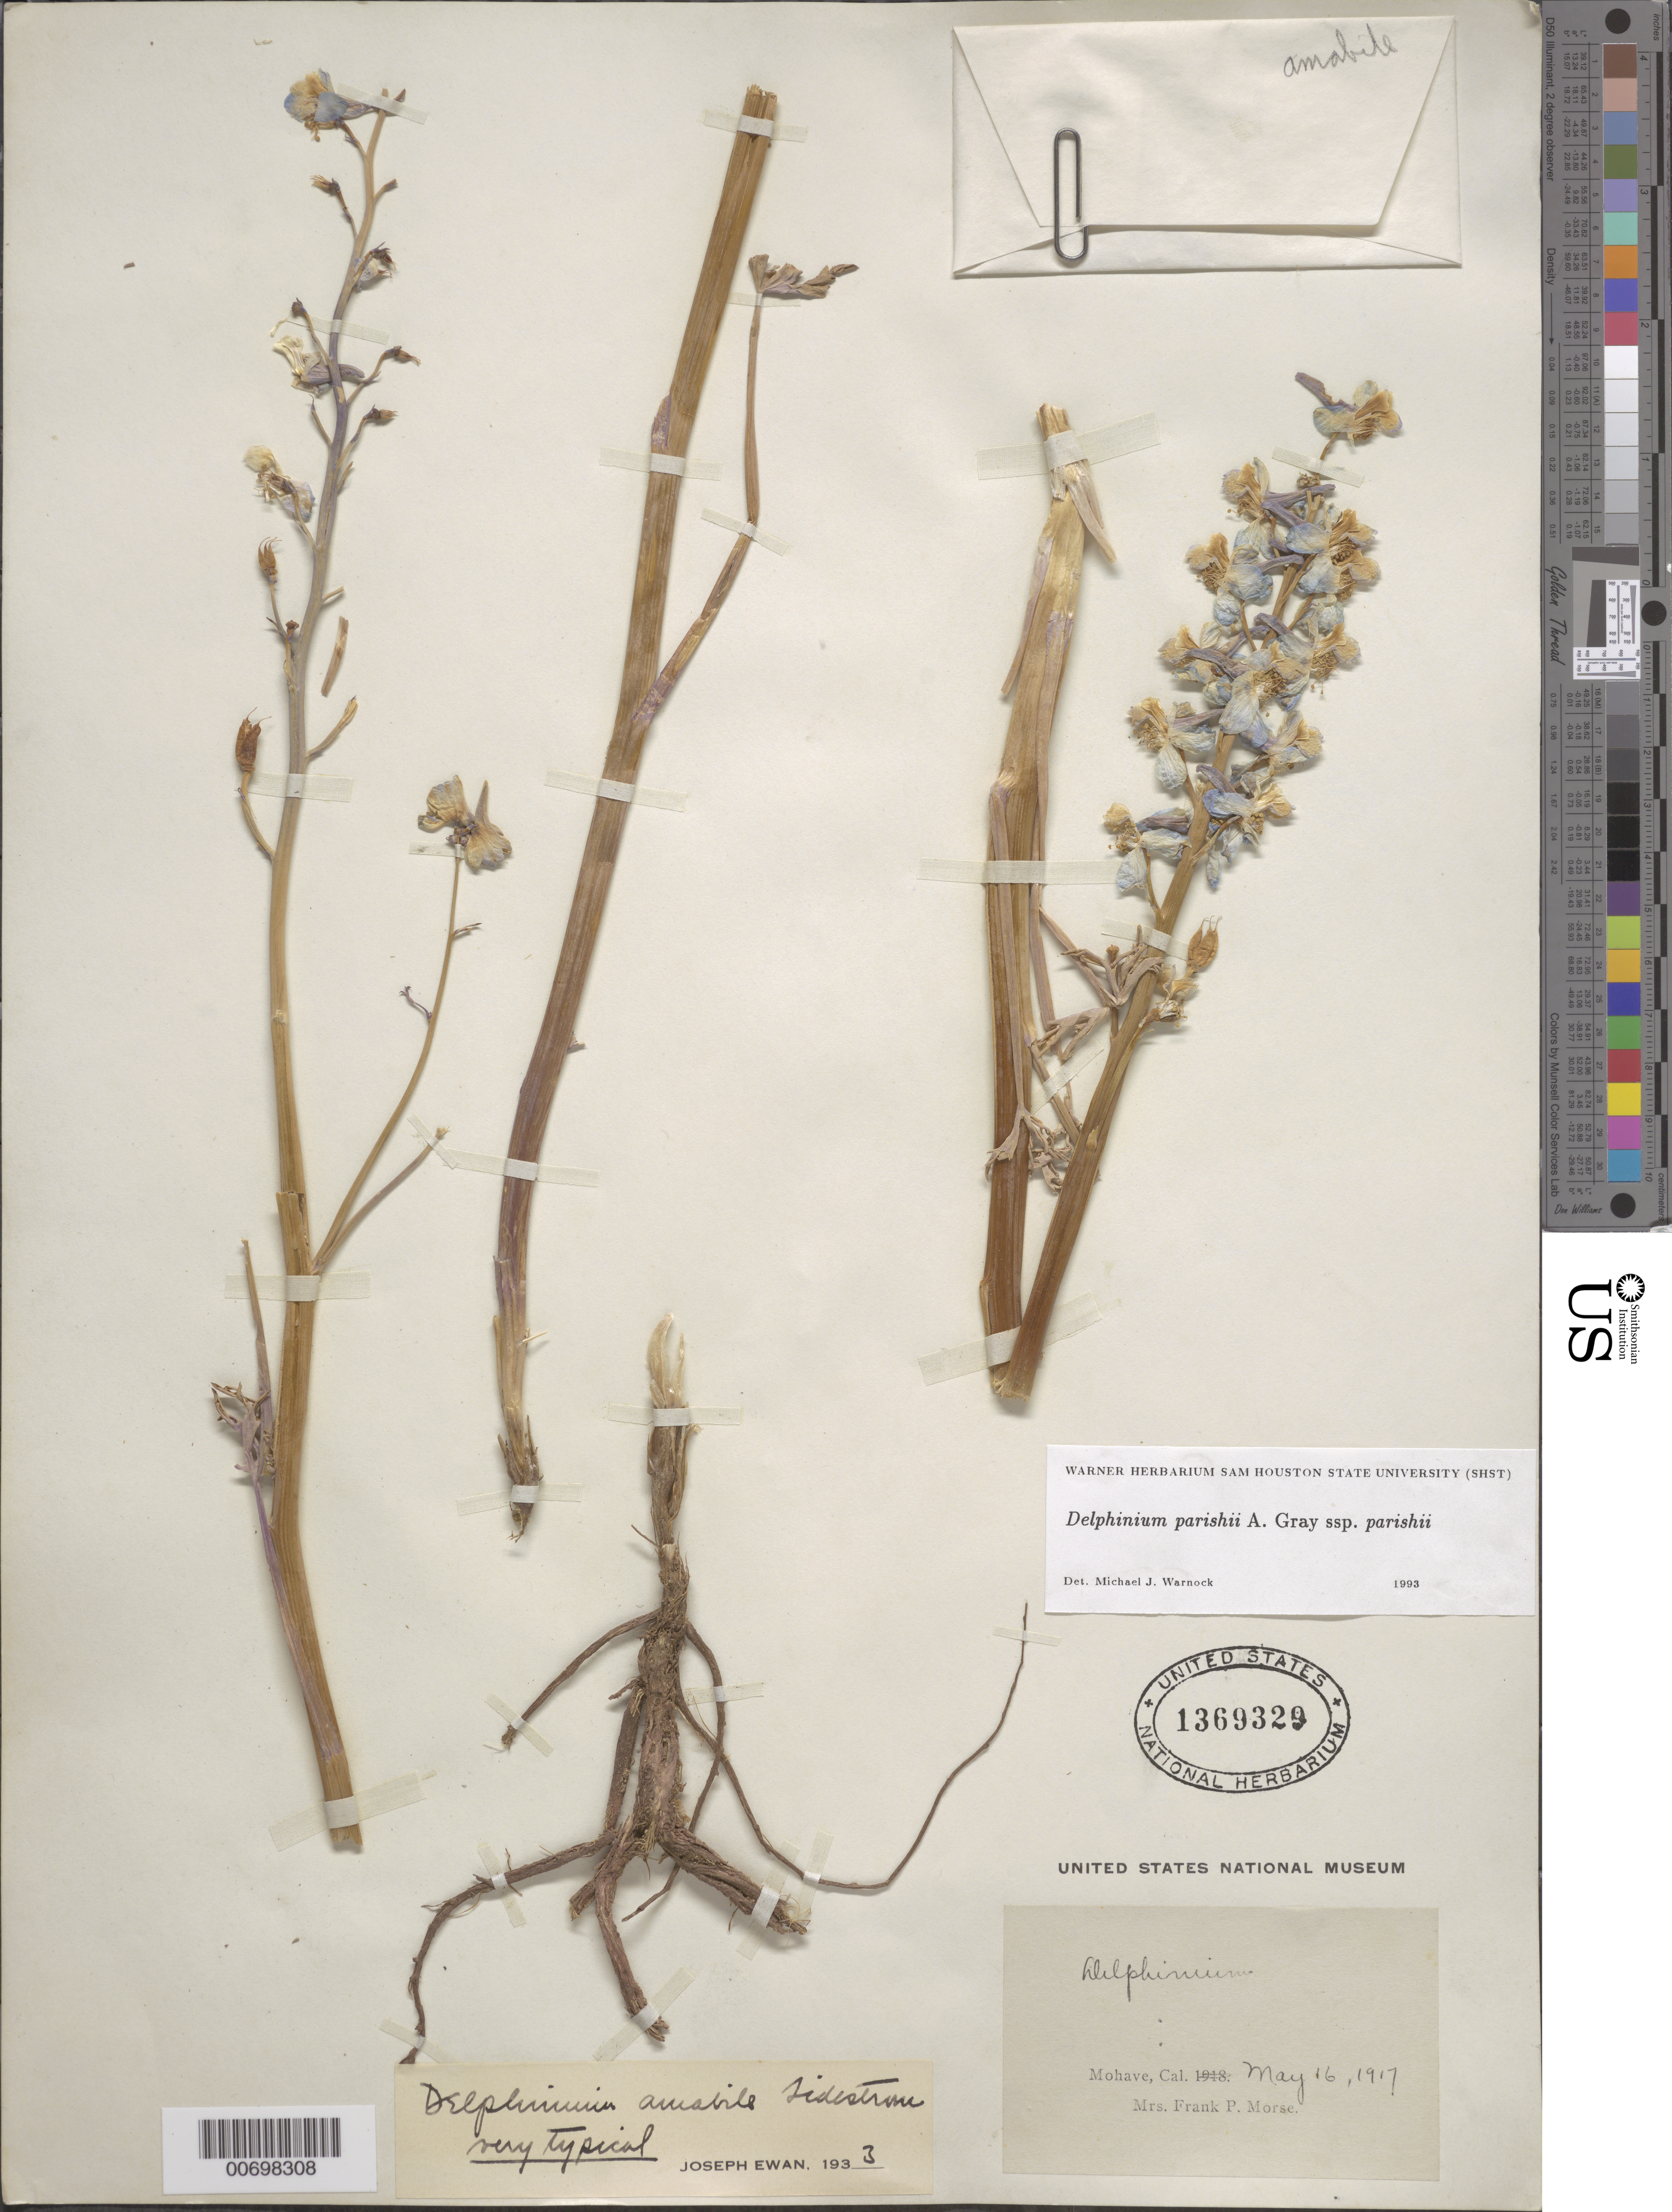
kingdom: Plantae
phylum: Tracheophyta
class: Magnoliopsida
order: Ranunculales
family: Ranunculaceae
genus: Delphinium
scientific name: Delphinium parishii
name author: A. Gray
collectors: F. Morse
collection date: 1917-05-16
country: United States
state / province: California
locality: Mohave.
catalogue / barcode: US 1369329